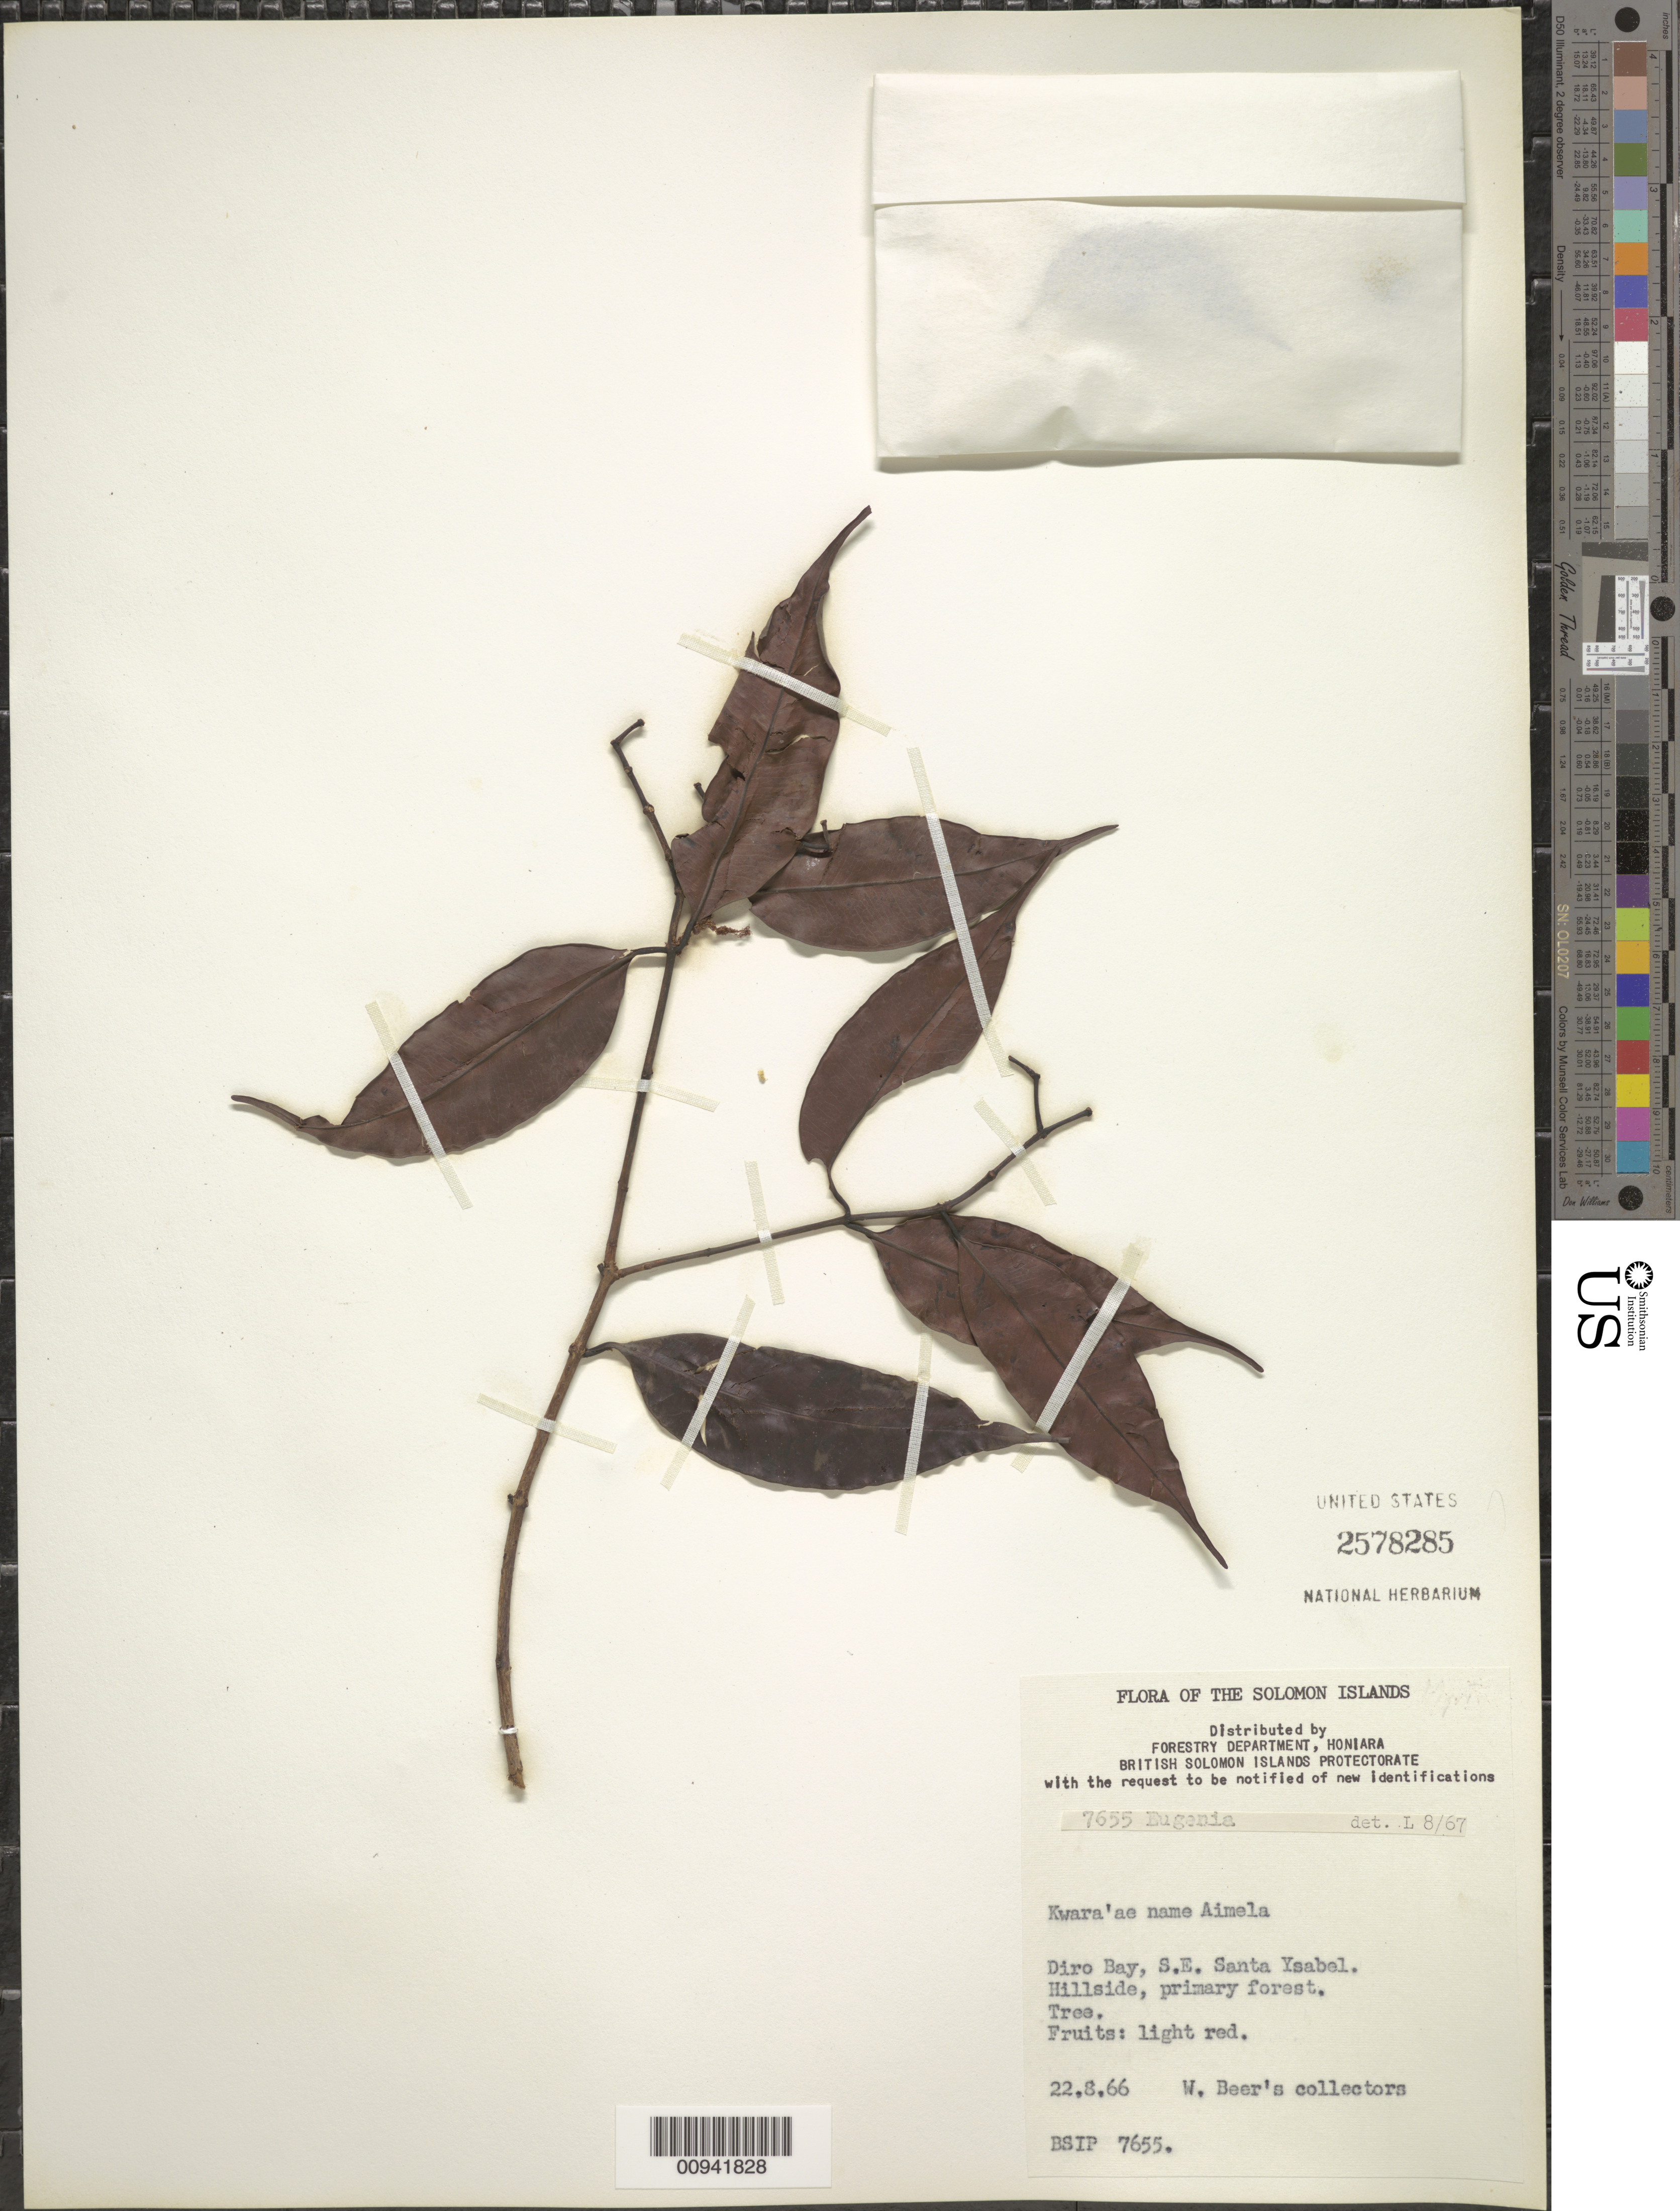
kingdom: Plantae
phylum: Tracheophyta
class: Magnoliopsida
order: Myrtales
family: Myrtaceae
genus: Syzygium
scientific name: Syzygium sp.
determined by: Strong, M. T., (US), Smithsonian Institution - National Museum of Natural History (UNITED STATES)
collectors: W. Beer's Collectors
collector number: BSIP 7655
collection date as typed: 22 Aug 1966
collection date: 1966-08-22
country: Solomon Islands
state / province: Isabel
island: Santa Isabel [Ysabel]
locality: Diro Bay, S.E. Santa Ysabel.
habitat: Hillside, primary forest.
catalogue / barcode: US 2578285